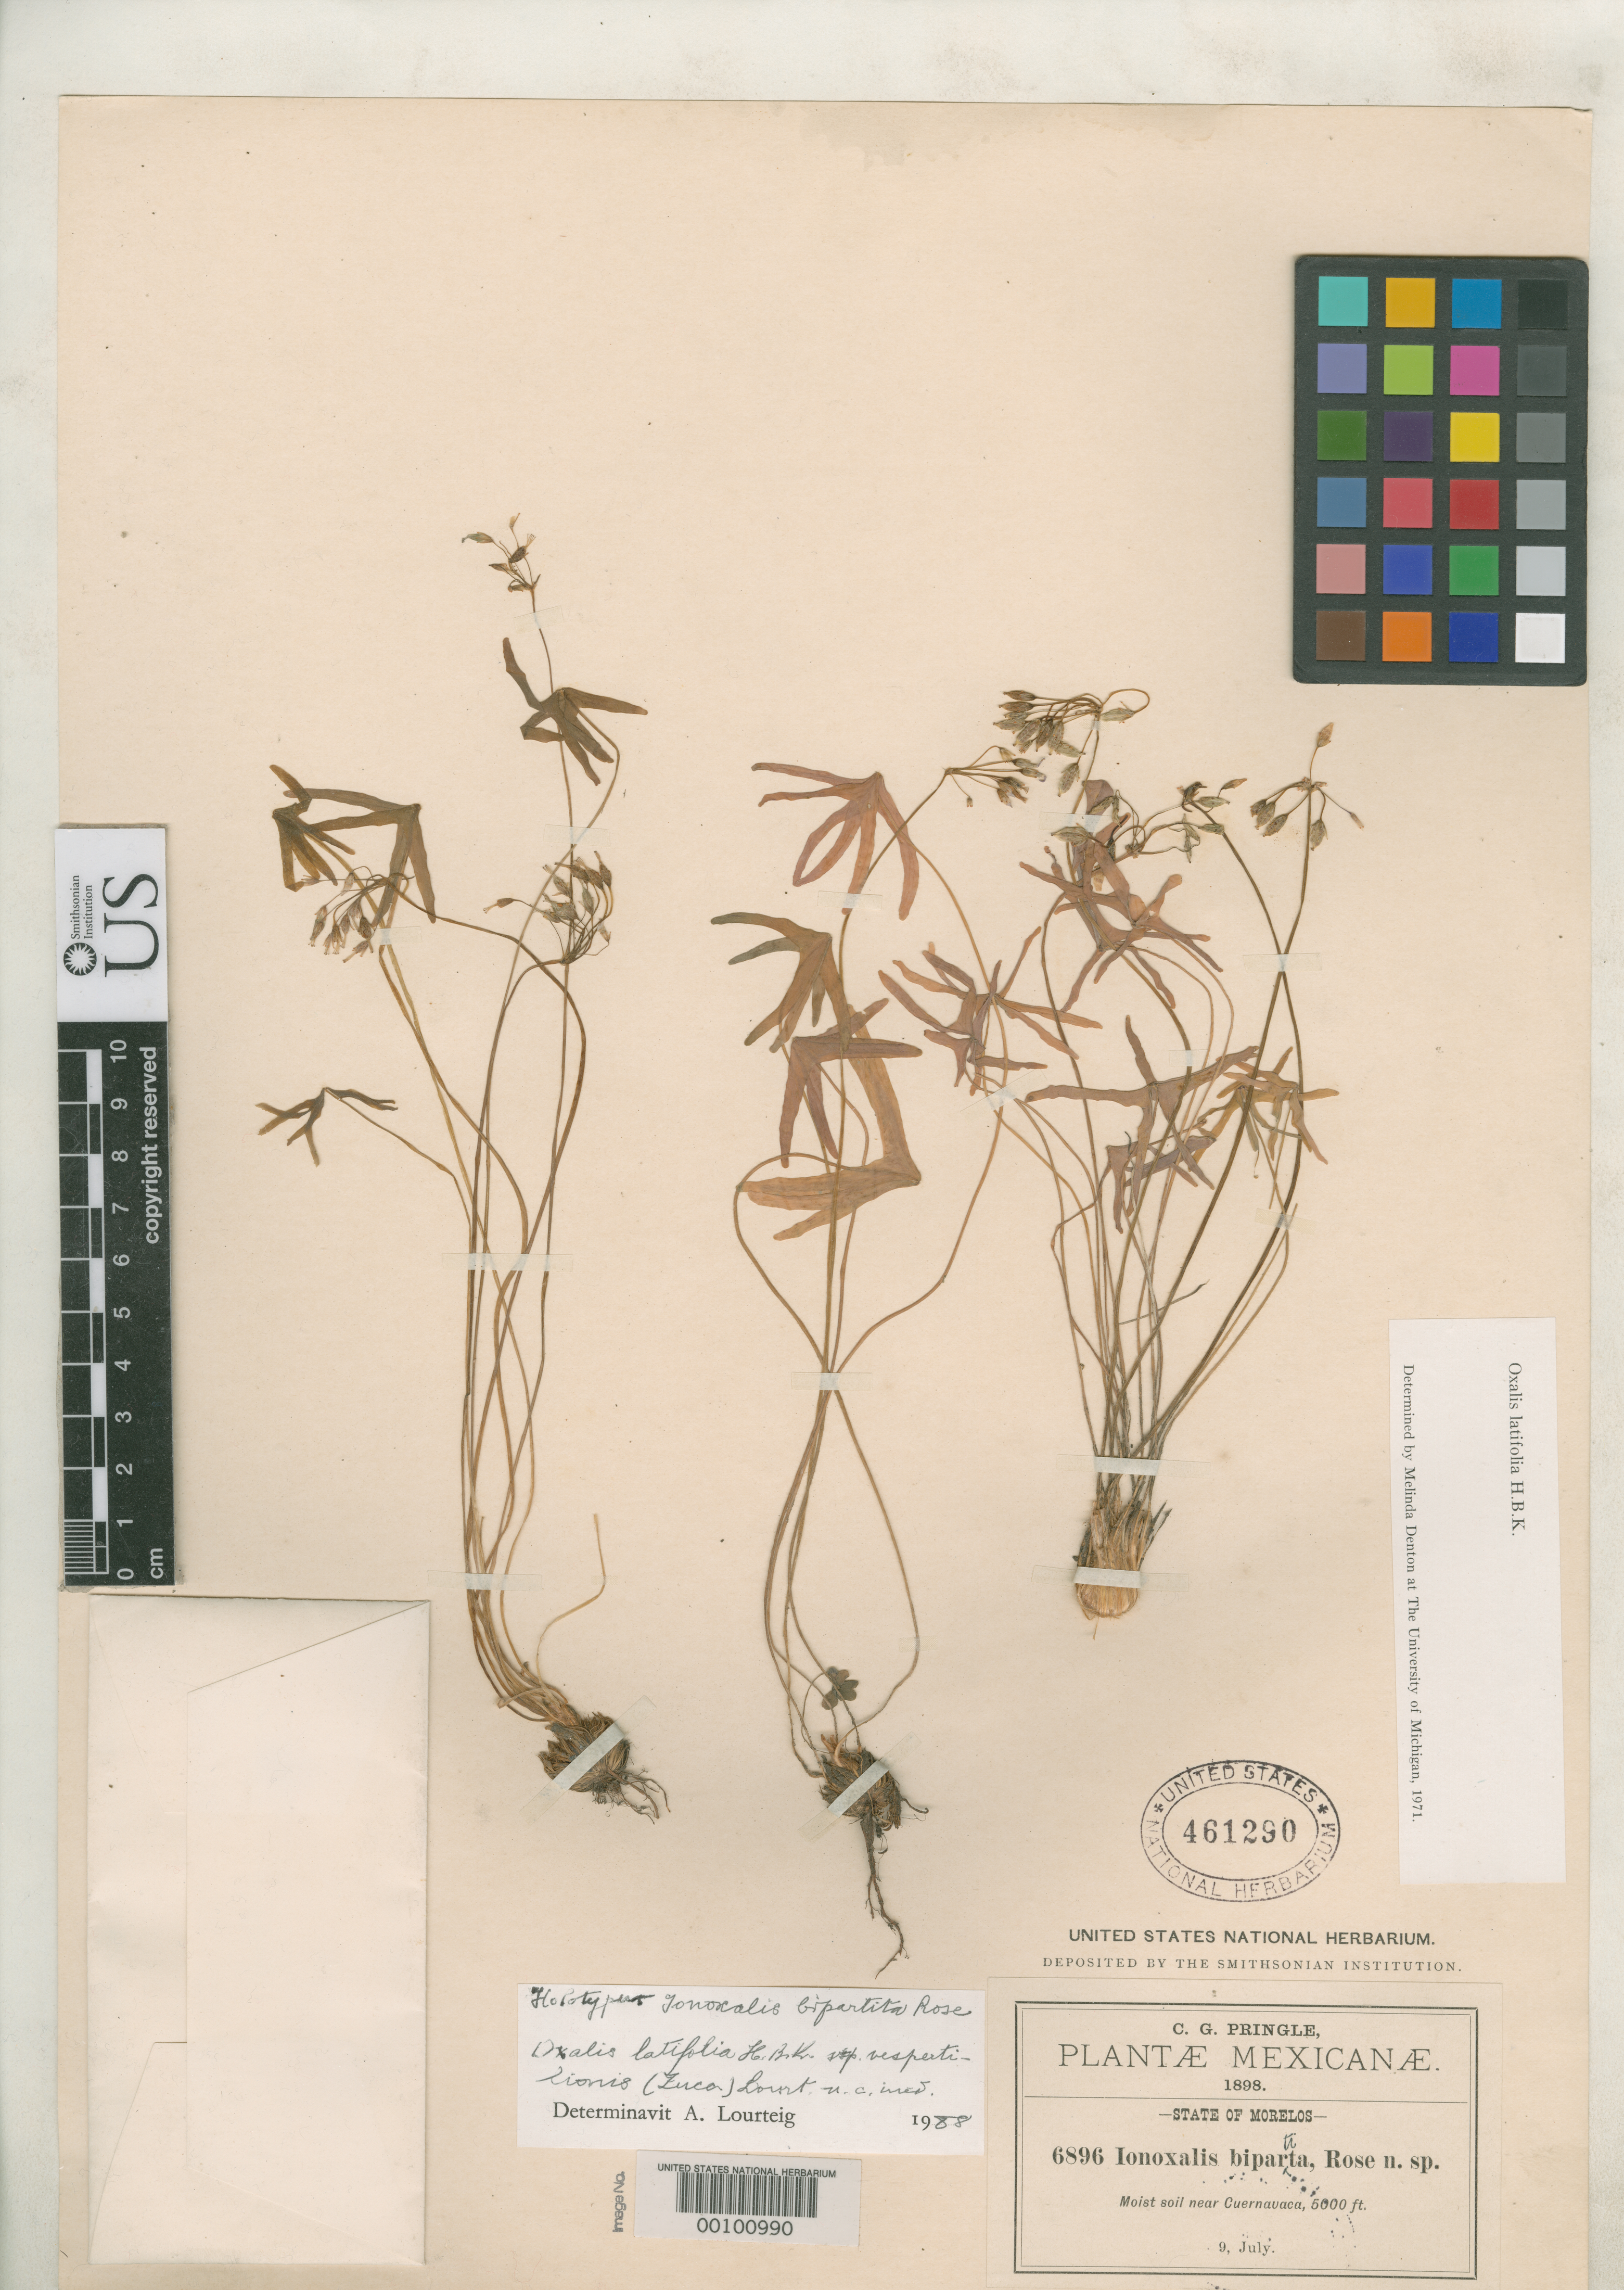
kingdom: Plantae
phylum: Tracheophyta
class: Magnoliopsida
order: Oxalidales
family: Oxalidaceae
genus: Ionoxalis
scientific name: Ionoxalis bipartita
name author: Rose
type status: Holotype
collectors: C. G. Pringle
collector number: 6896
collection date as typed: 09 Jul 1898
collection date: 1898-07-09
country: Mexico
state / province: Morelos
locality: Near Cuernavaca.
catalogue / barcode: US 461290